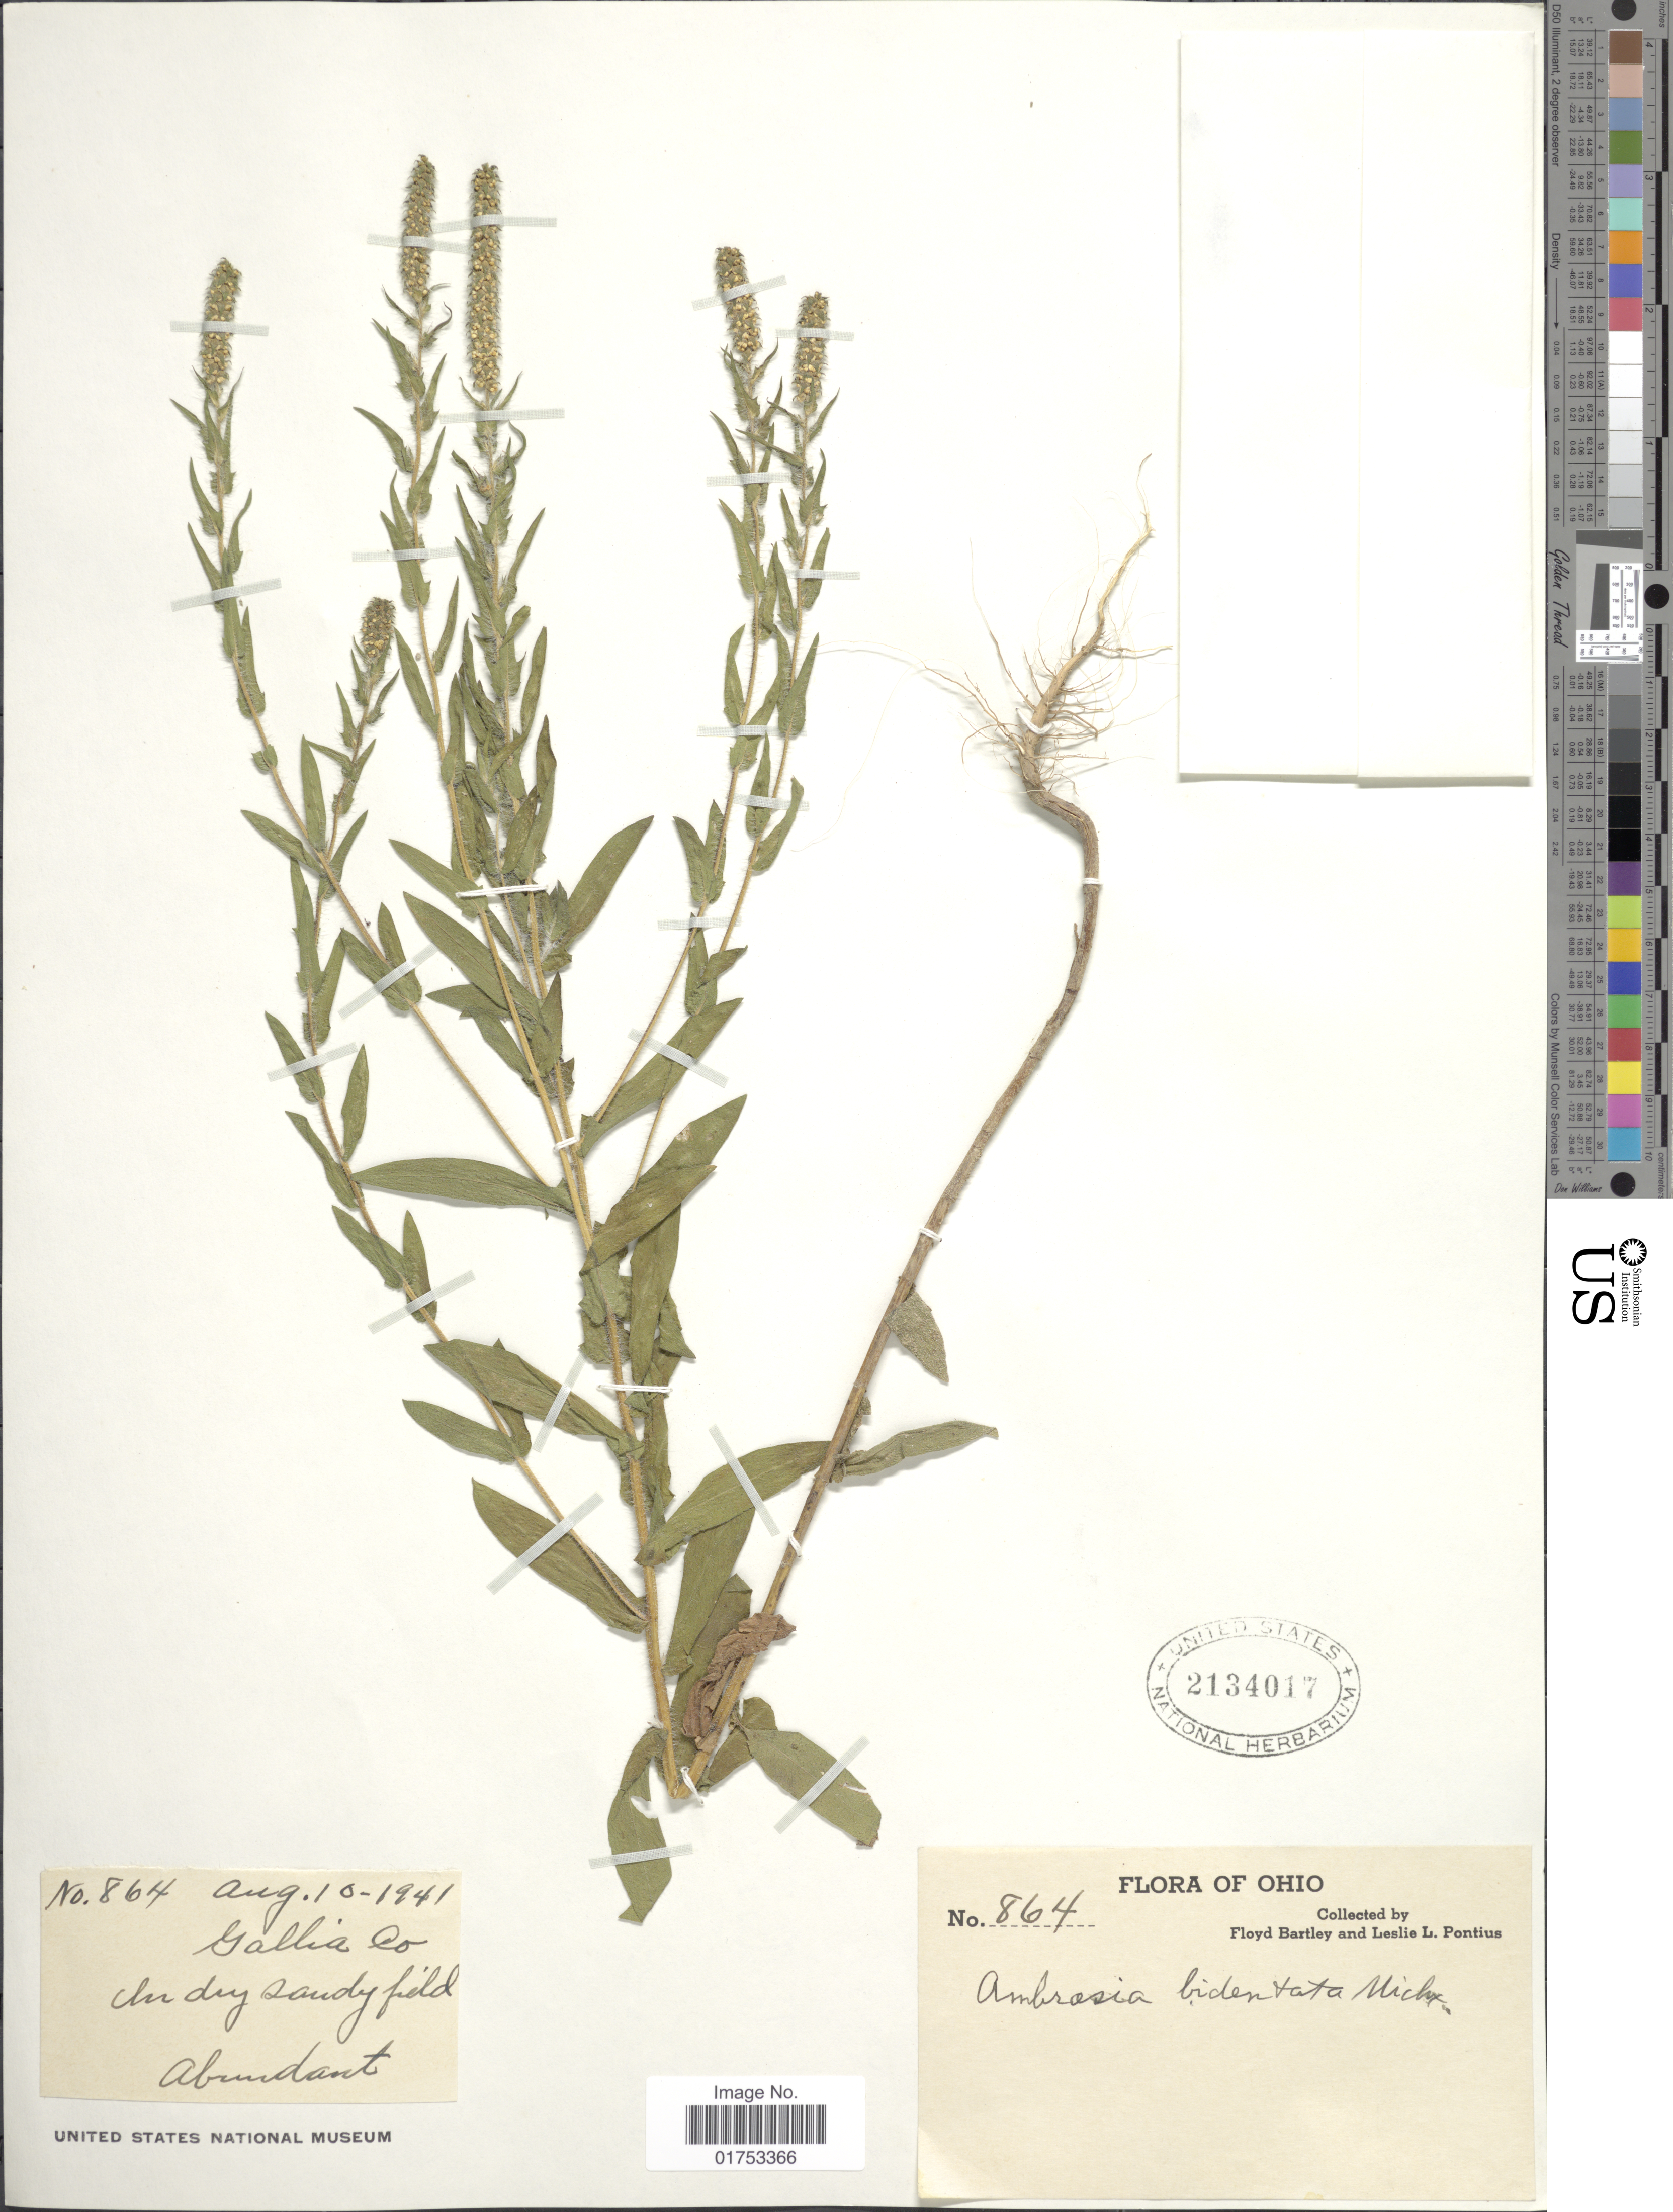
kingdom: Plantae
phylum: Tracheophyta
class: Magnoliopsida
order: Asterales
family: Asteraceae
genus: Ambrosia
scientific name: Ambrosia bidentata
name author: Michx.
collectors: F. Bartley & L. L. Pontious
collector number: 864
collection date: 1941-08-10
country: United States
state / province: Ohio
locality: Gallia Co.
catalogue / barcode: US 2134017